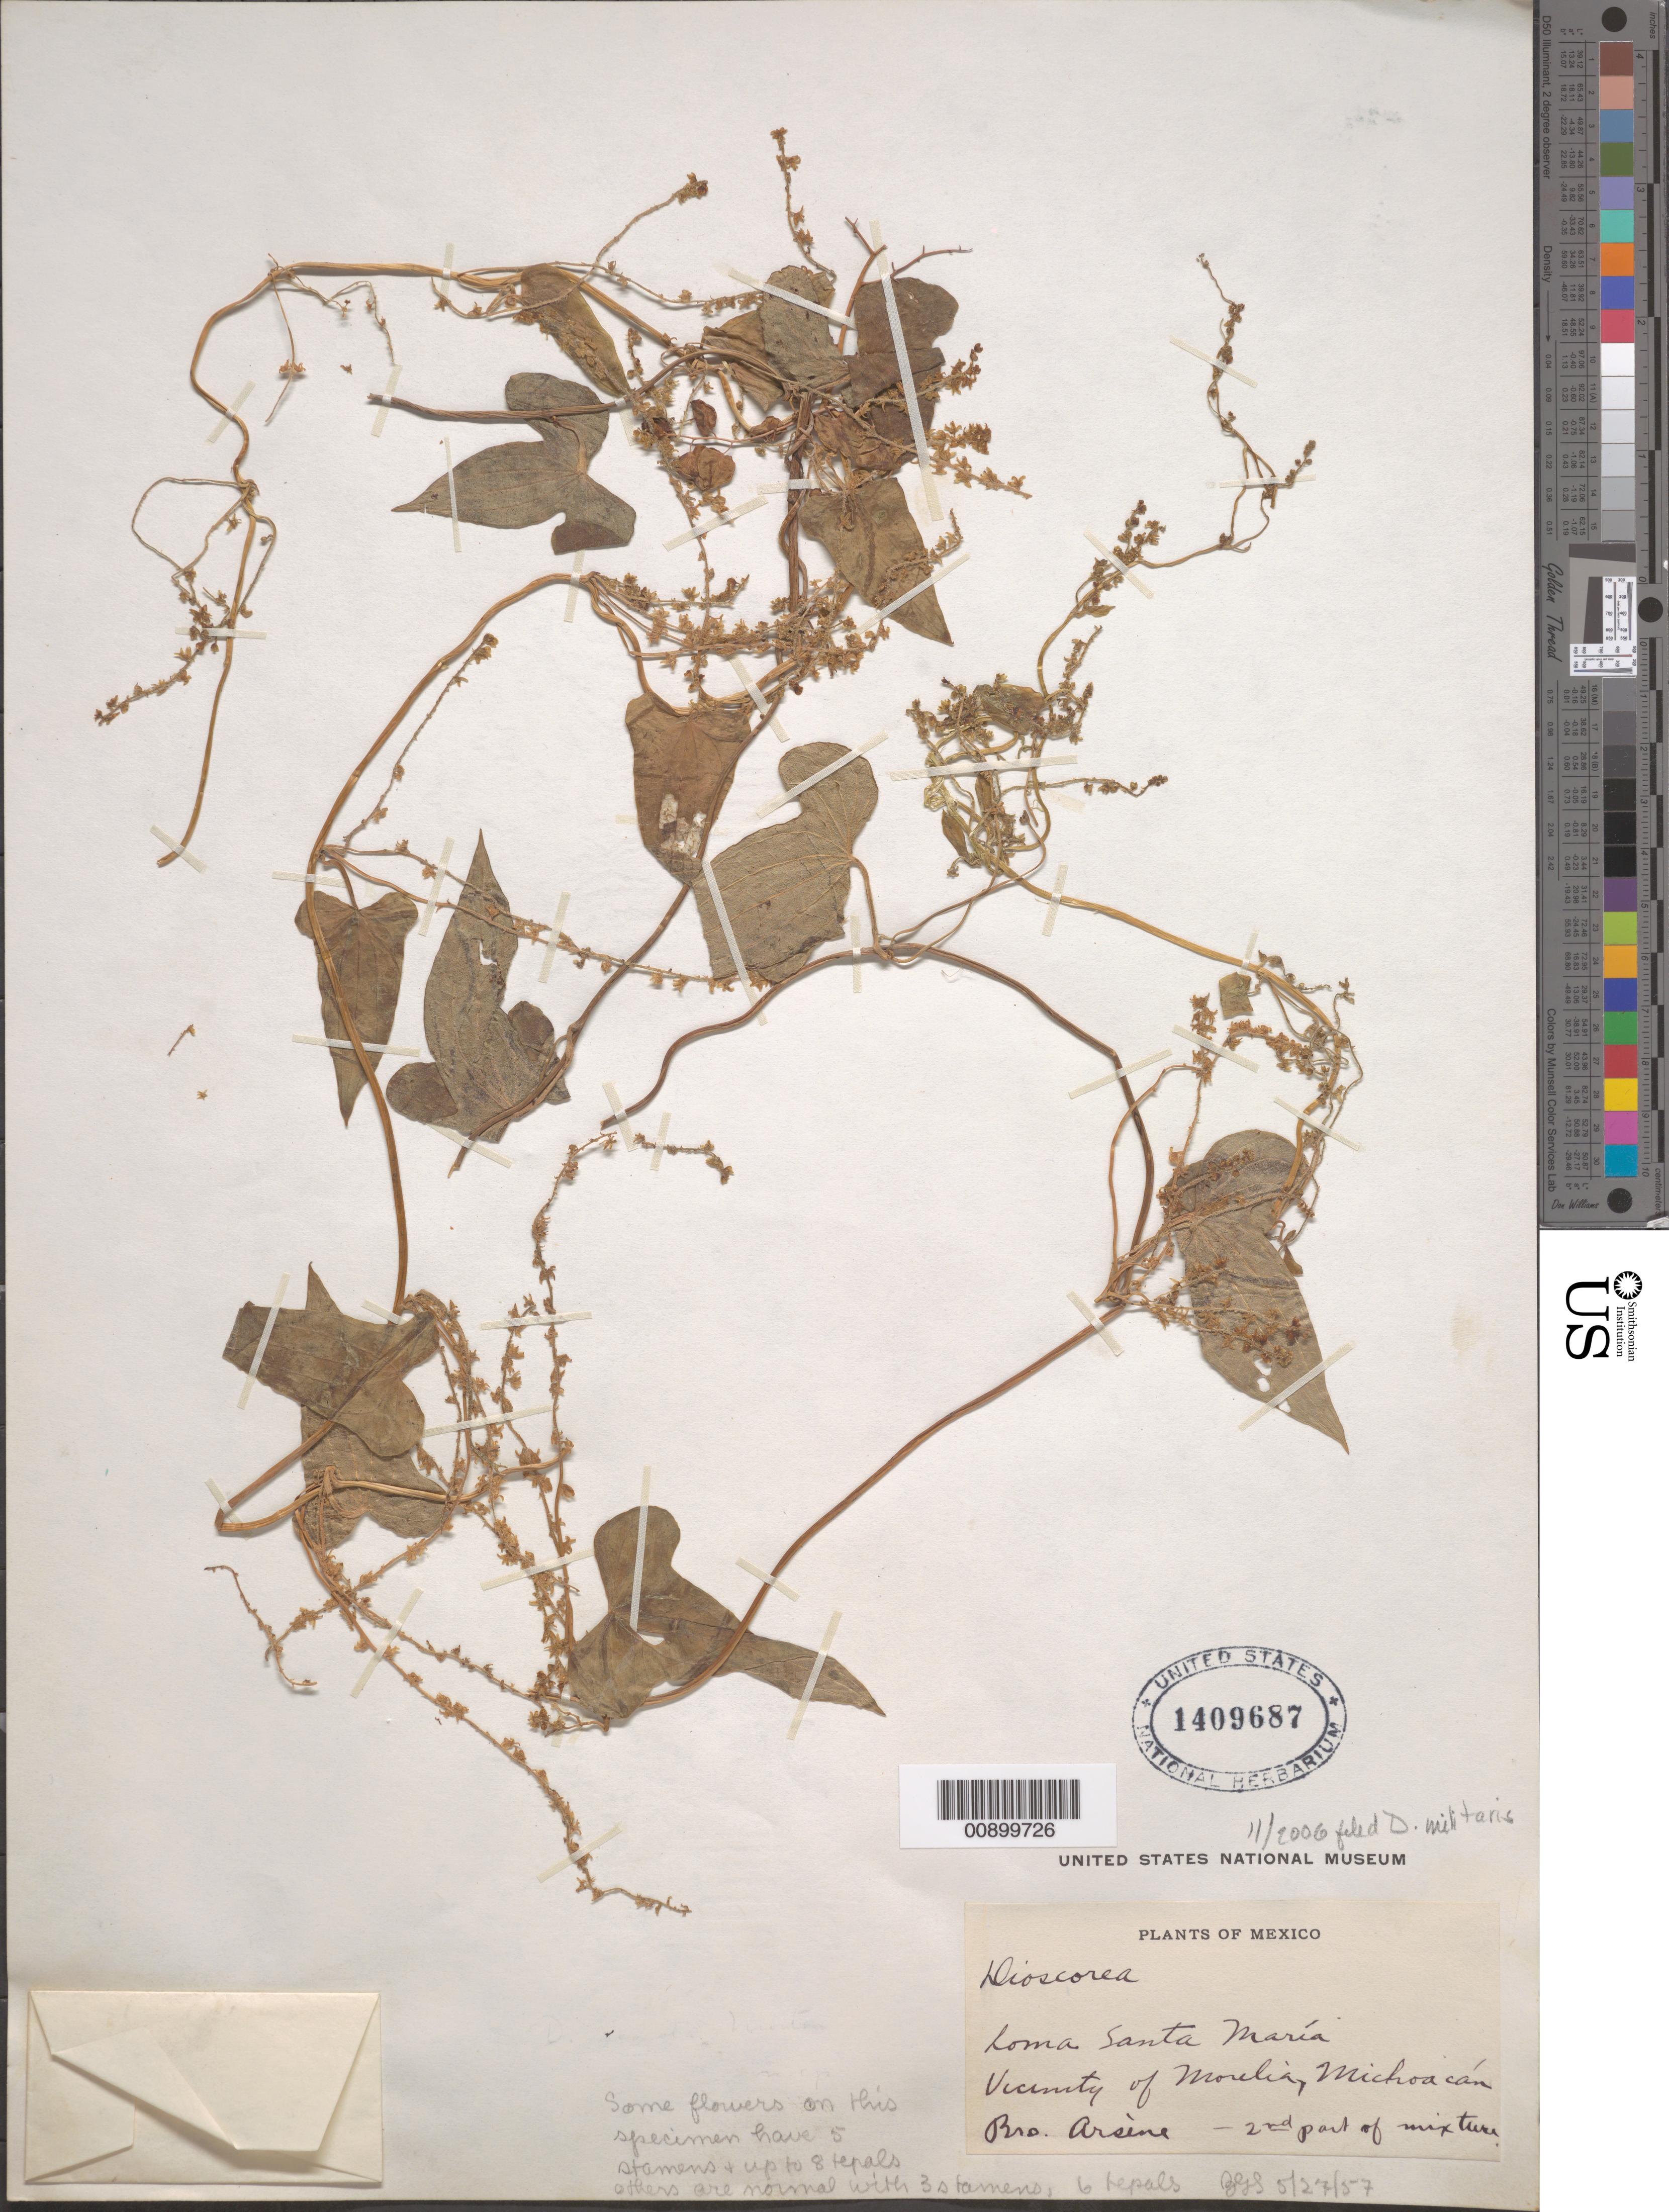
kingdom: Plantae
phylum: Tracheophyta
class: Liliopsida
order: Dioscoreales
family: Dioscoreaceae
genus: Dioscorea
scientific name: Dioscorea militaris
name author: B.L. Rob.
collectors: Bro. G. Arsène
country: Mexico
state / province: Michoacán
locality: Loma Santa María. Vicinity of Morelia, Michoacán.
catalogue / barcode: US 1409687